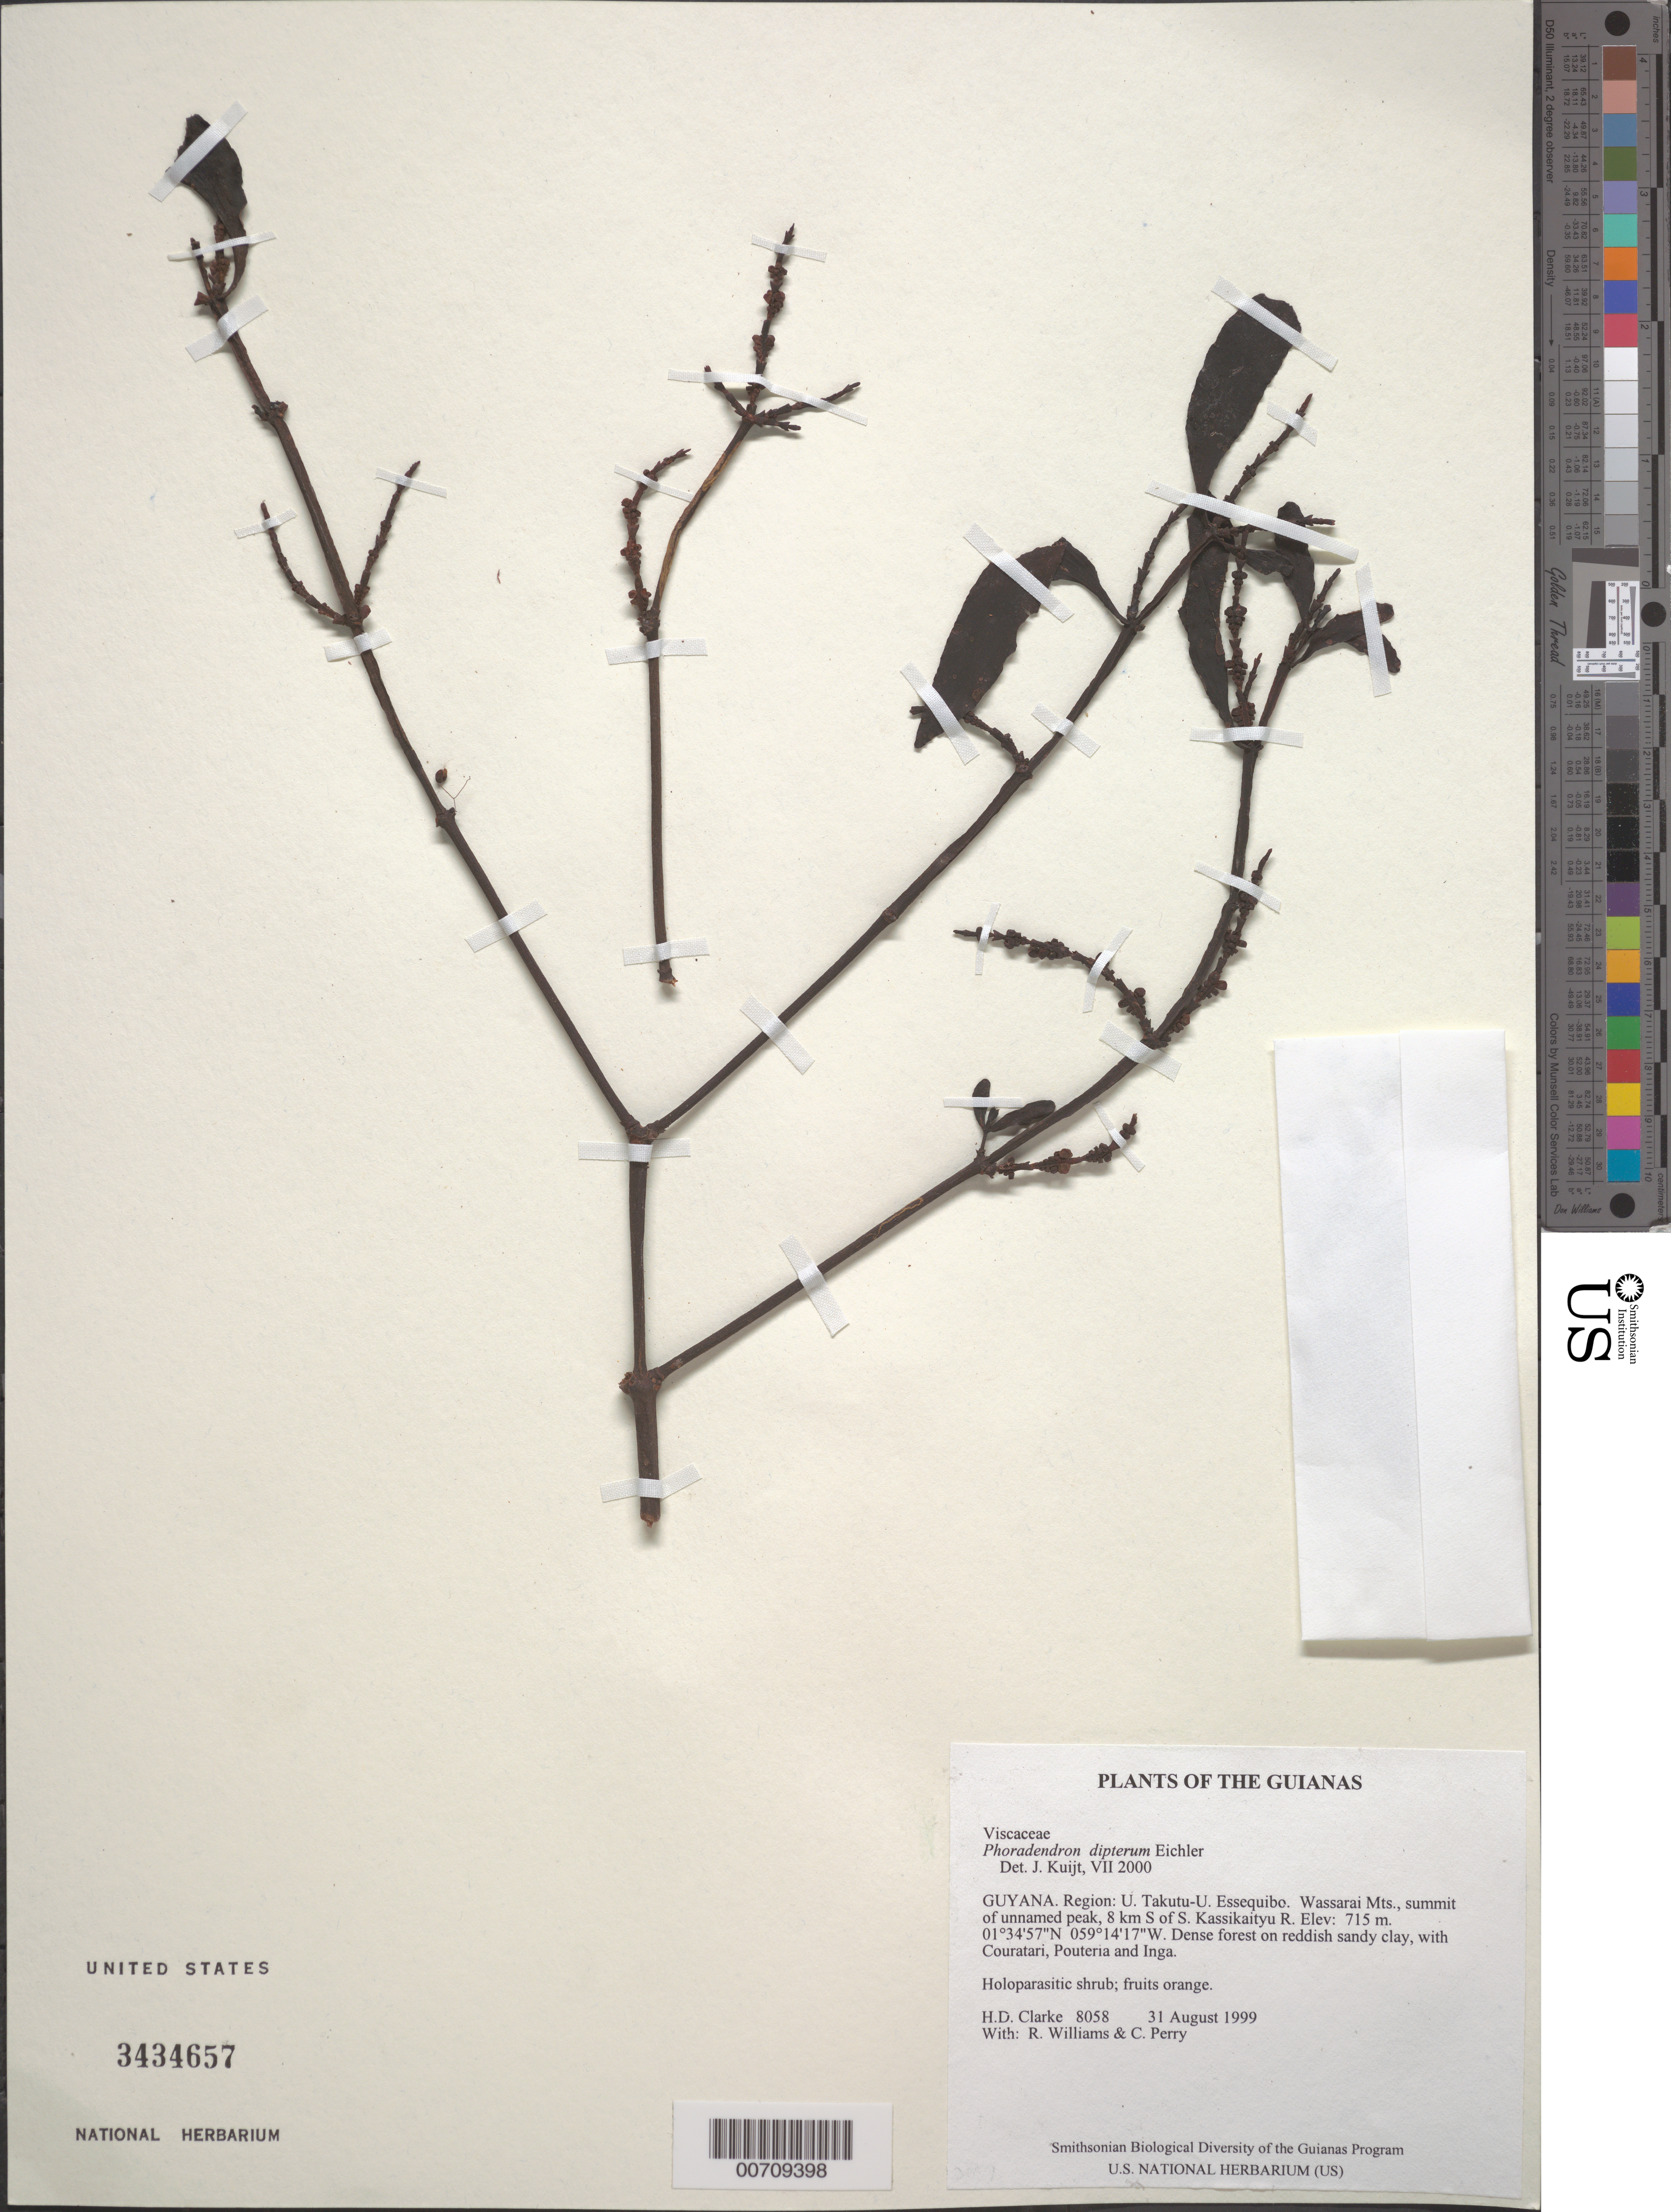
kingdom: Plantae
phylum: Tracheophyta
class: Magnoliopsida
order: Santalales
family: Viscaceae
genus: Phoradendron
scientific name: Phoradendron dipterum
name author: Eichler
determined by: Kuijt, Job, (CANADA)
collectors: H. D. Clarke, R. Williams & C. Perry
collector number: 8058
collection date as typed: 31 August 1999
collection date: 1999-08-31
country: Guyana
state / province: U. Takutu-U. Essequibo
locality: Wassarai Mts., summit of unnamed peak, 8 km S of S. Kassikaityu R.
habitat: Dense forest on reddish sandy clay, with Couratari, Pouteria and Inga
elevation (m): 715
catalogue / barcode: US 3434657